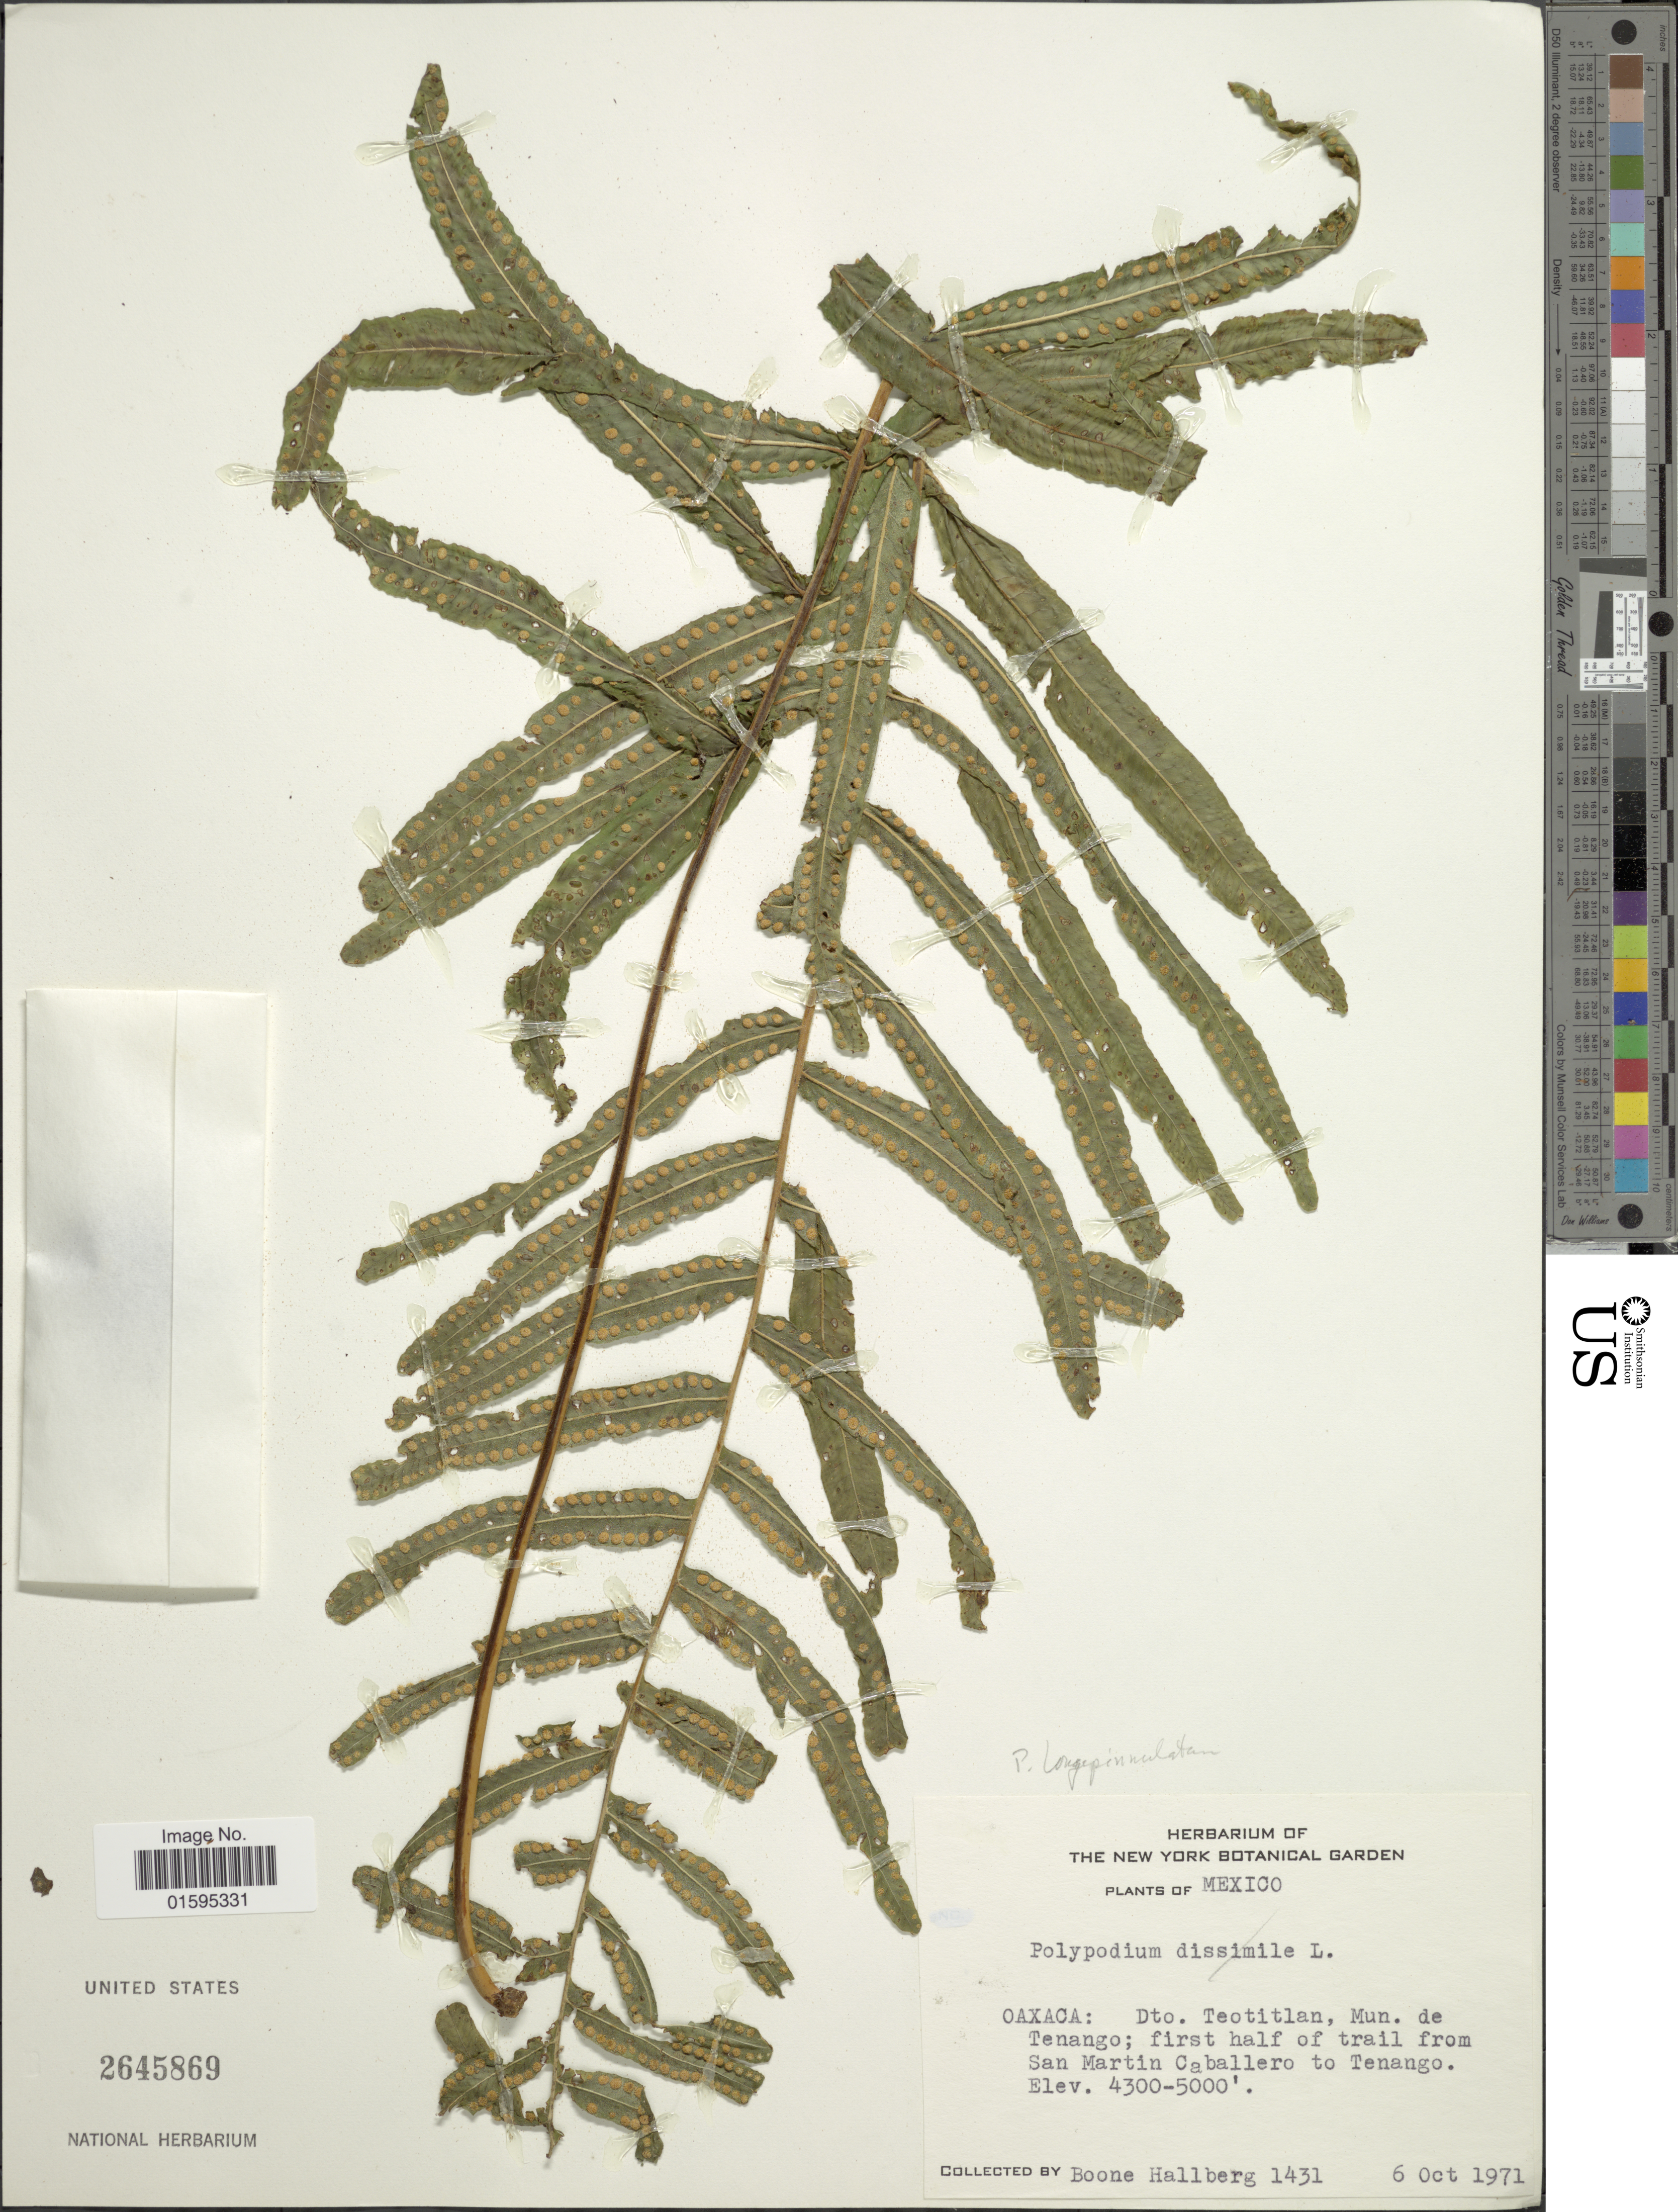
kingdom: Plantae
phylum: Tracheophyta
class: Polypodiopsida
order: Polypodiales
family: Polypodiaceae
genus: Polypodium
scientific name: Polypodium longepinnulatum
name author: E. Fourn.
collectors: B. Hallberg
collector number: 1431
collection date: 1971-10-06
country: Mexico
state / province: Oaxaca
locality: Dto. Teotitlan, Mun. de Tenango; first half of trail from San Martin Caballero to Tenango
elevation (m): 1311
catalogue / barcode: US 2645869